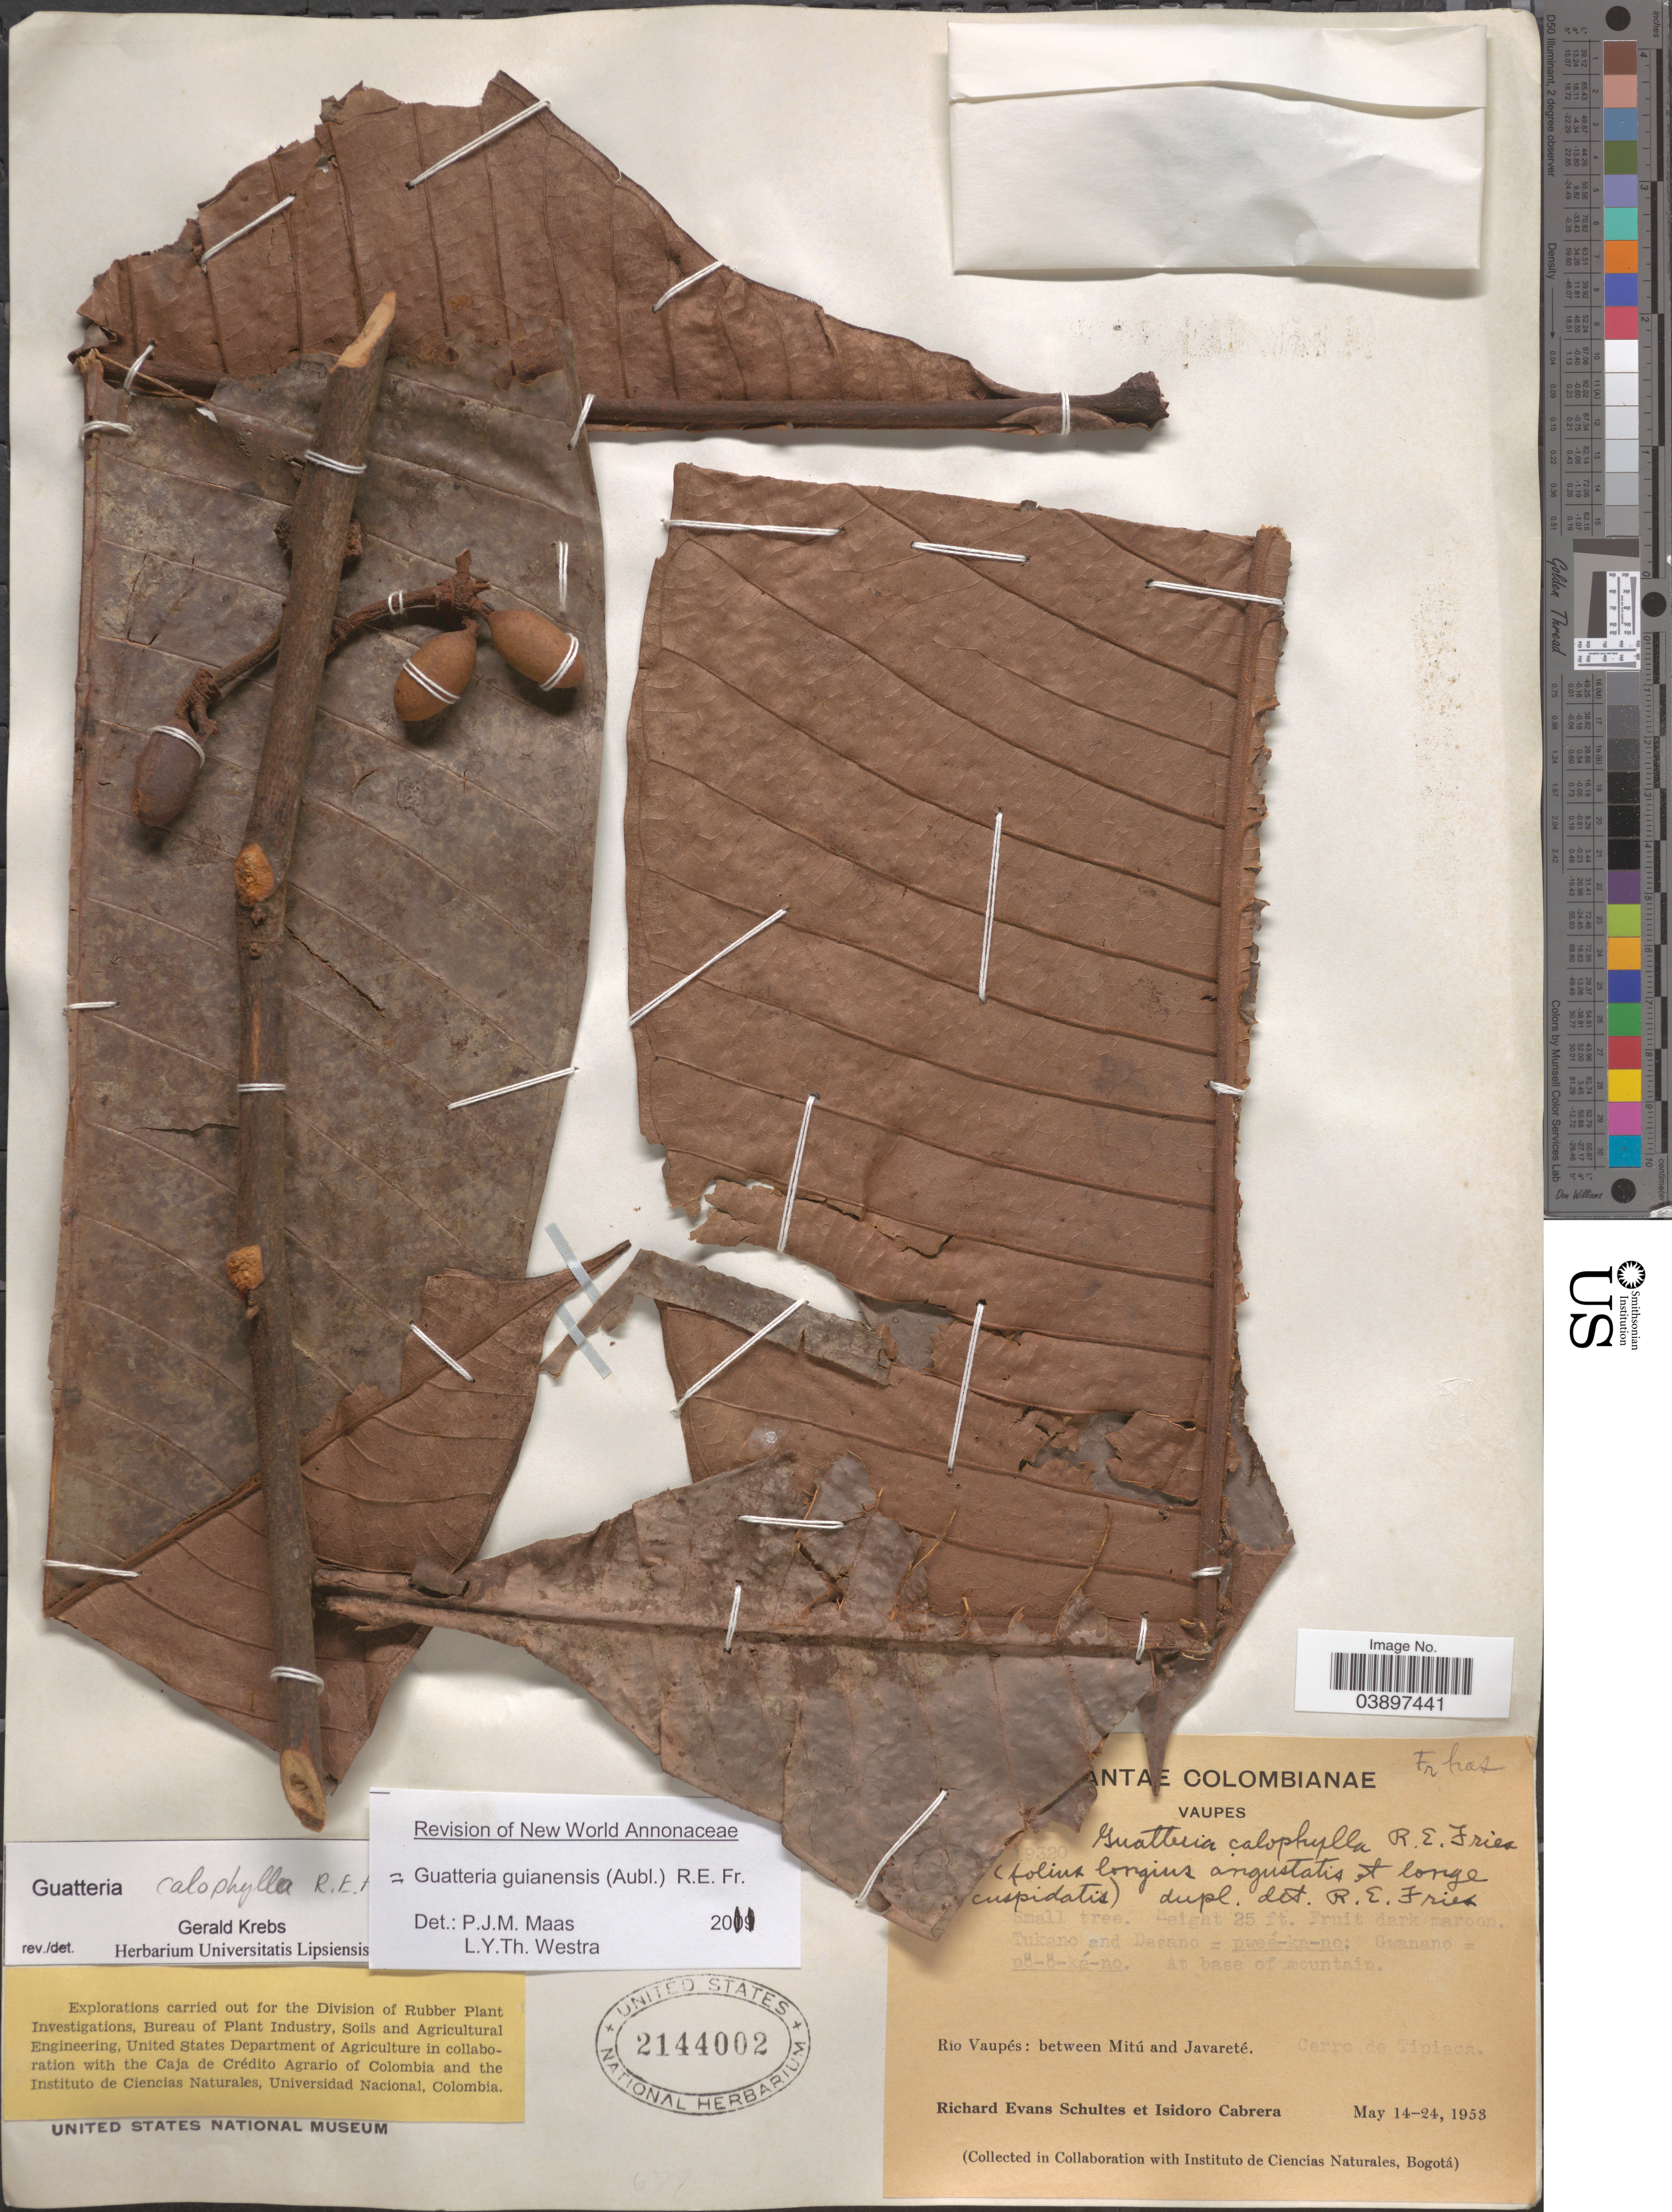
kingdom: Plantae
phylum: Tracheophyta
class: Magnoliopsida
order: Magnoliales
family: Annonaceae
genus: Guatteria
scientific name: Guatteria guianensis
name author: (Aubl.) R.E. Fr.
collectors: R. E. Schultes & I. Cabrera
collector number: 19320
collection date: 1953-05-14/1953-05-24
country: Colombia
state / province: Vaupés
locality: At base of mountain. Río Vaupés: between Mitú and Javareté. Cerro de Tipiaca.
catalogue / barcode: US 2144002